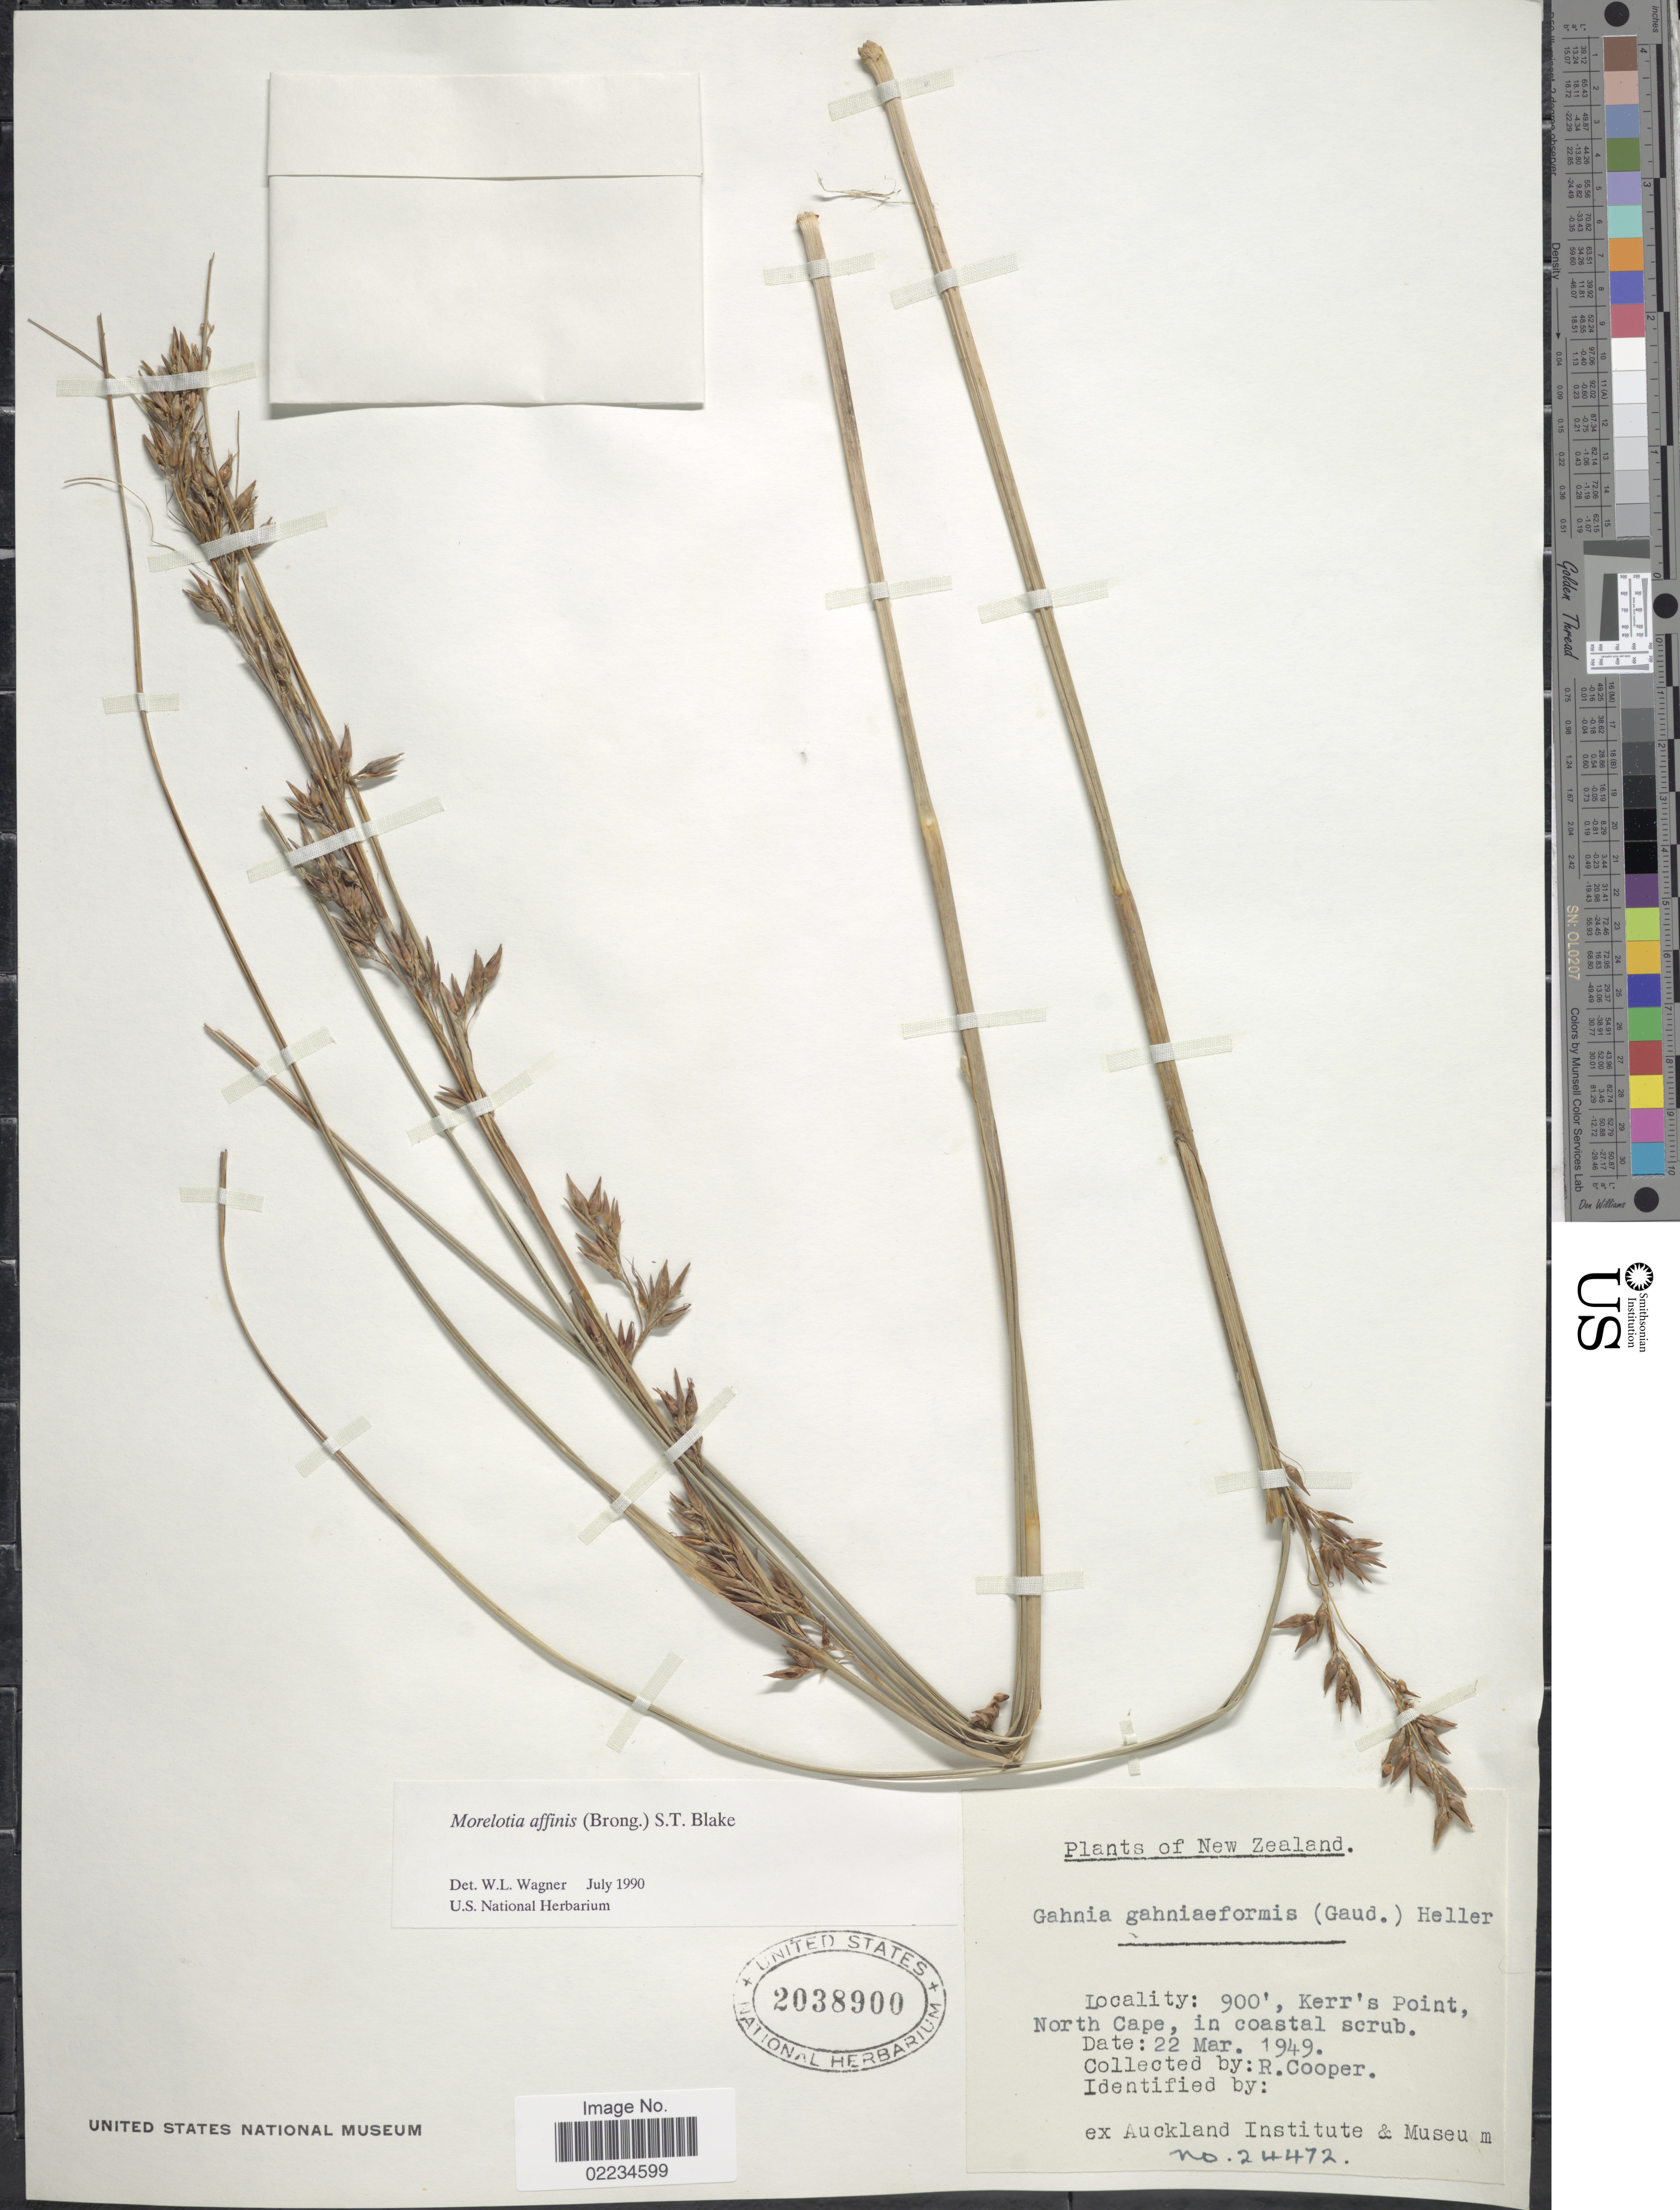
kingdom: Plantae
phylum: Tracheophyta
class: Liliopsida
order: Poales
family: Cyperaceae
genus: Morelotia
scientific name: Morelotia affinis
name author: (Brongn.) S.T. Blake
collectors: R. Cooper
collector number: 24472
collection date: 1949-03-22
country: New Zealand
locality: Kerr's Point North Cape, in coastal scrub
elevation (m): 274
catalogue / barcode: US 2038900